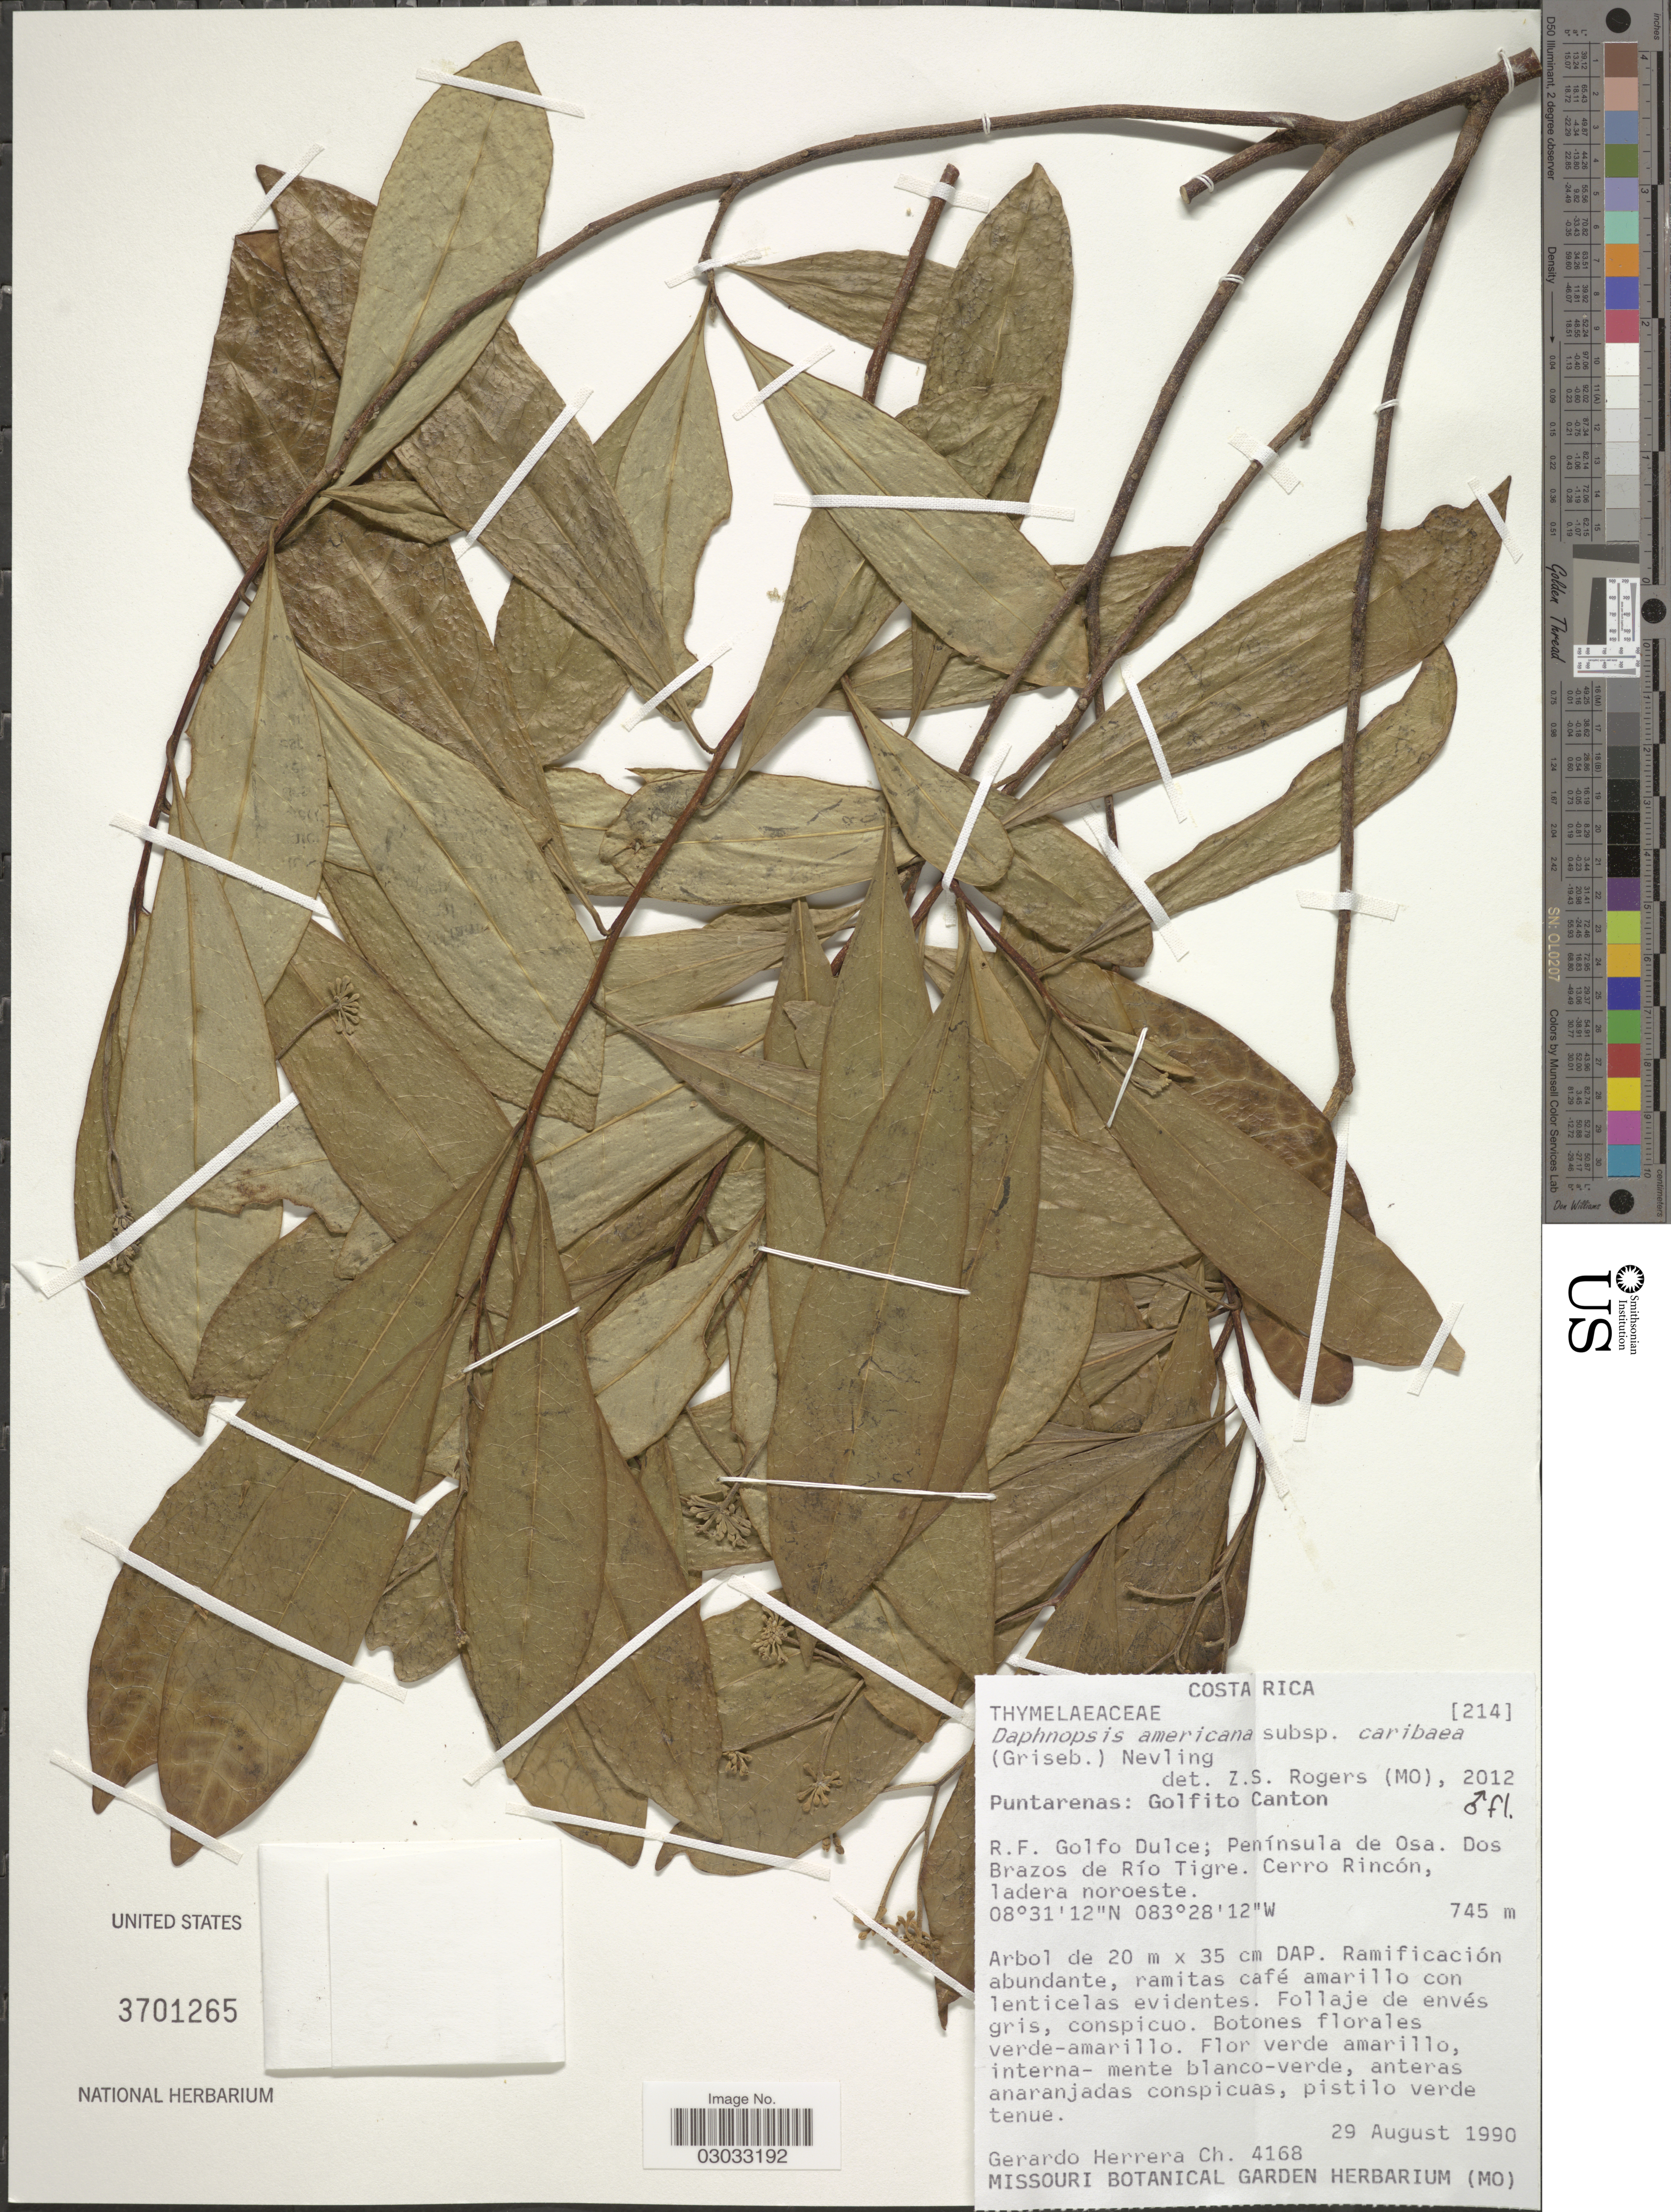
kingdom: Plantae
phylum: Tracheophyta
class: Magnoliopsida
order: Malvales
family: Thymelaeaceae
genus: Daphnopsis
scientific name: Daphnopsis americana subsp. caribaea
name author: (Griseb.) Nevling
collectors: G. Herrera Ch.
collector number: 4168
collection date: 1990-08-29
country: Costa Rica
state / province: Puntarenas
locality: Golfito Canton, R.F. Golfo Dulce; Península de Osa. Dos Brazos de Río Tigre. Cerro Rincón, ladera noroeste.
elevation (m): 745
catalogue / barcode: US 3701265